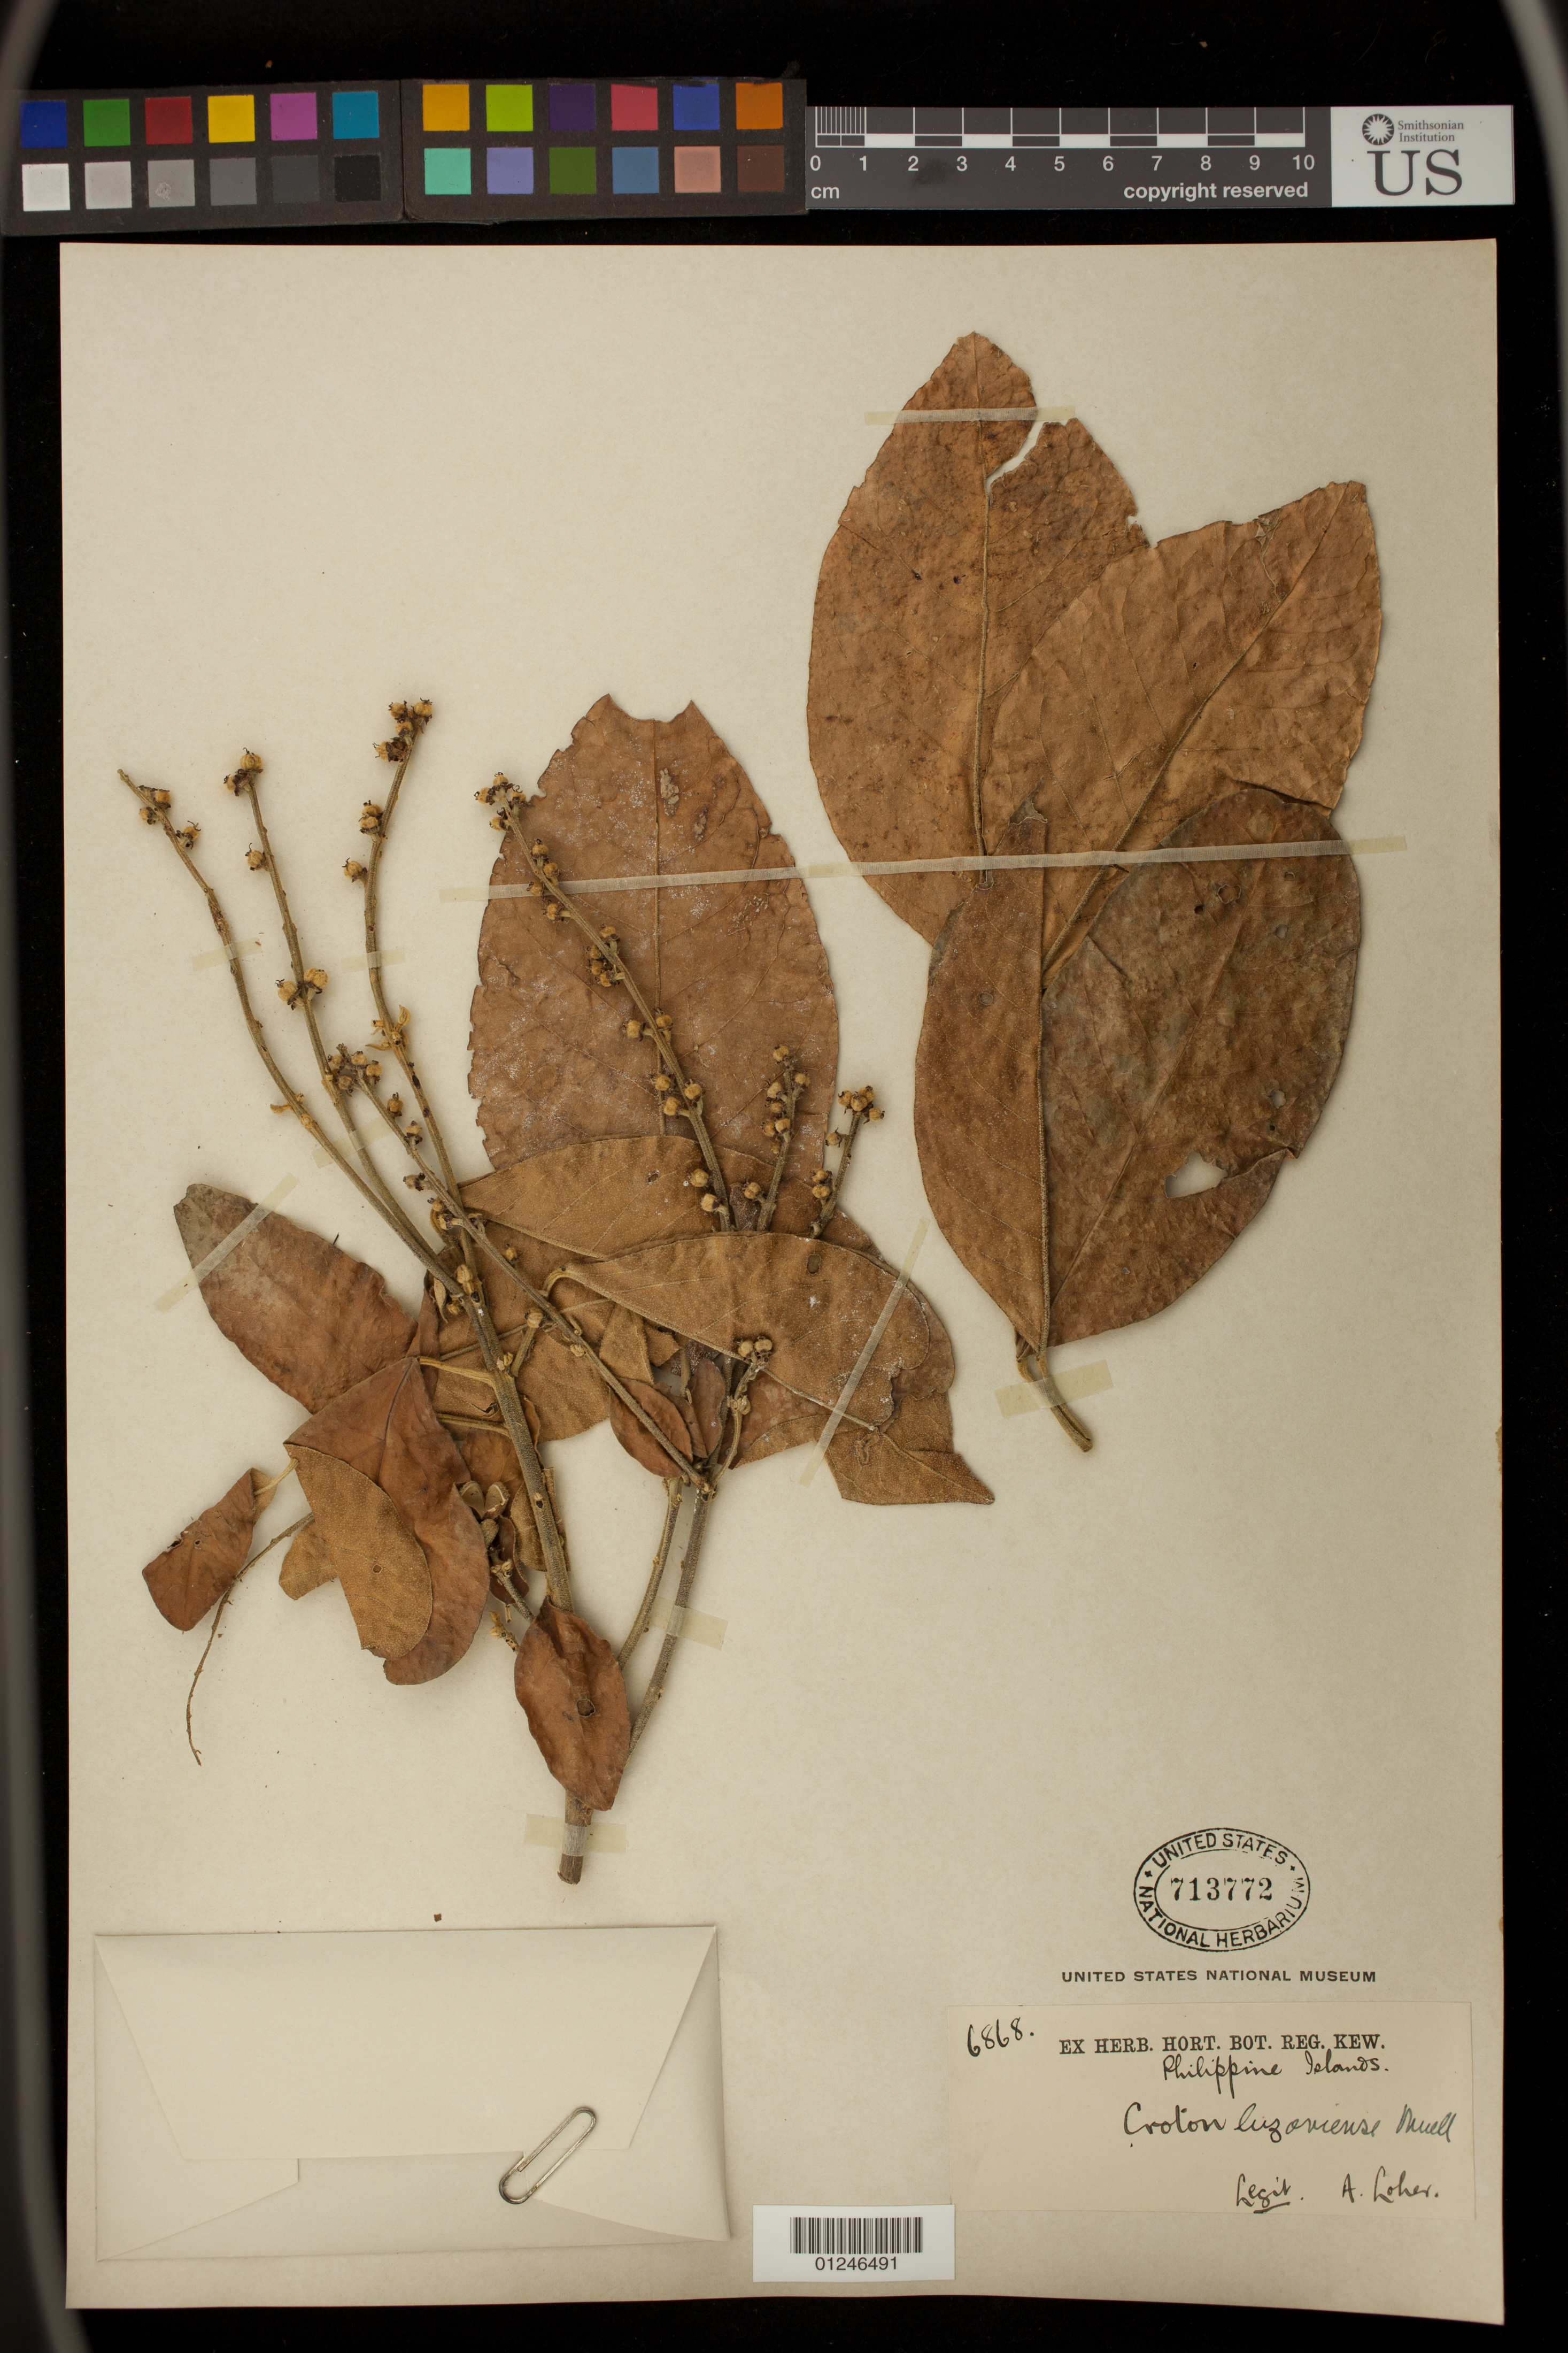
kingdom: Plantae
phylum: Tracheophyta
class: Magnoliopsida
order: Malpighiales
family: Euphorbiaceae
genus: Croton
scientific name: Croton luzoniensis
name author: Müll. Arg.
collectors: A. Loher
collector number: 6868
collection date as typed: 1893-03-25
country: Philippines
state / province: Calabarzon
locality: San Jose de Bosoboso, Morong. Luzon central.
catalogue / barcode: US 713772